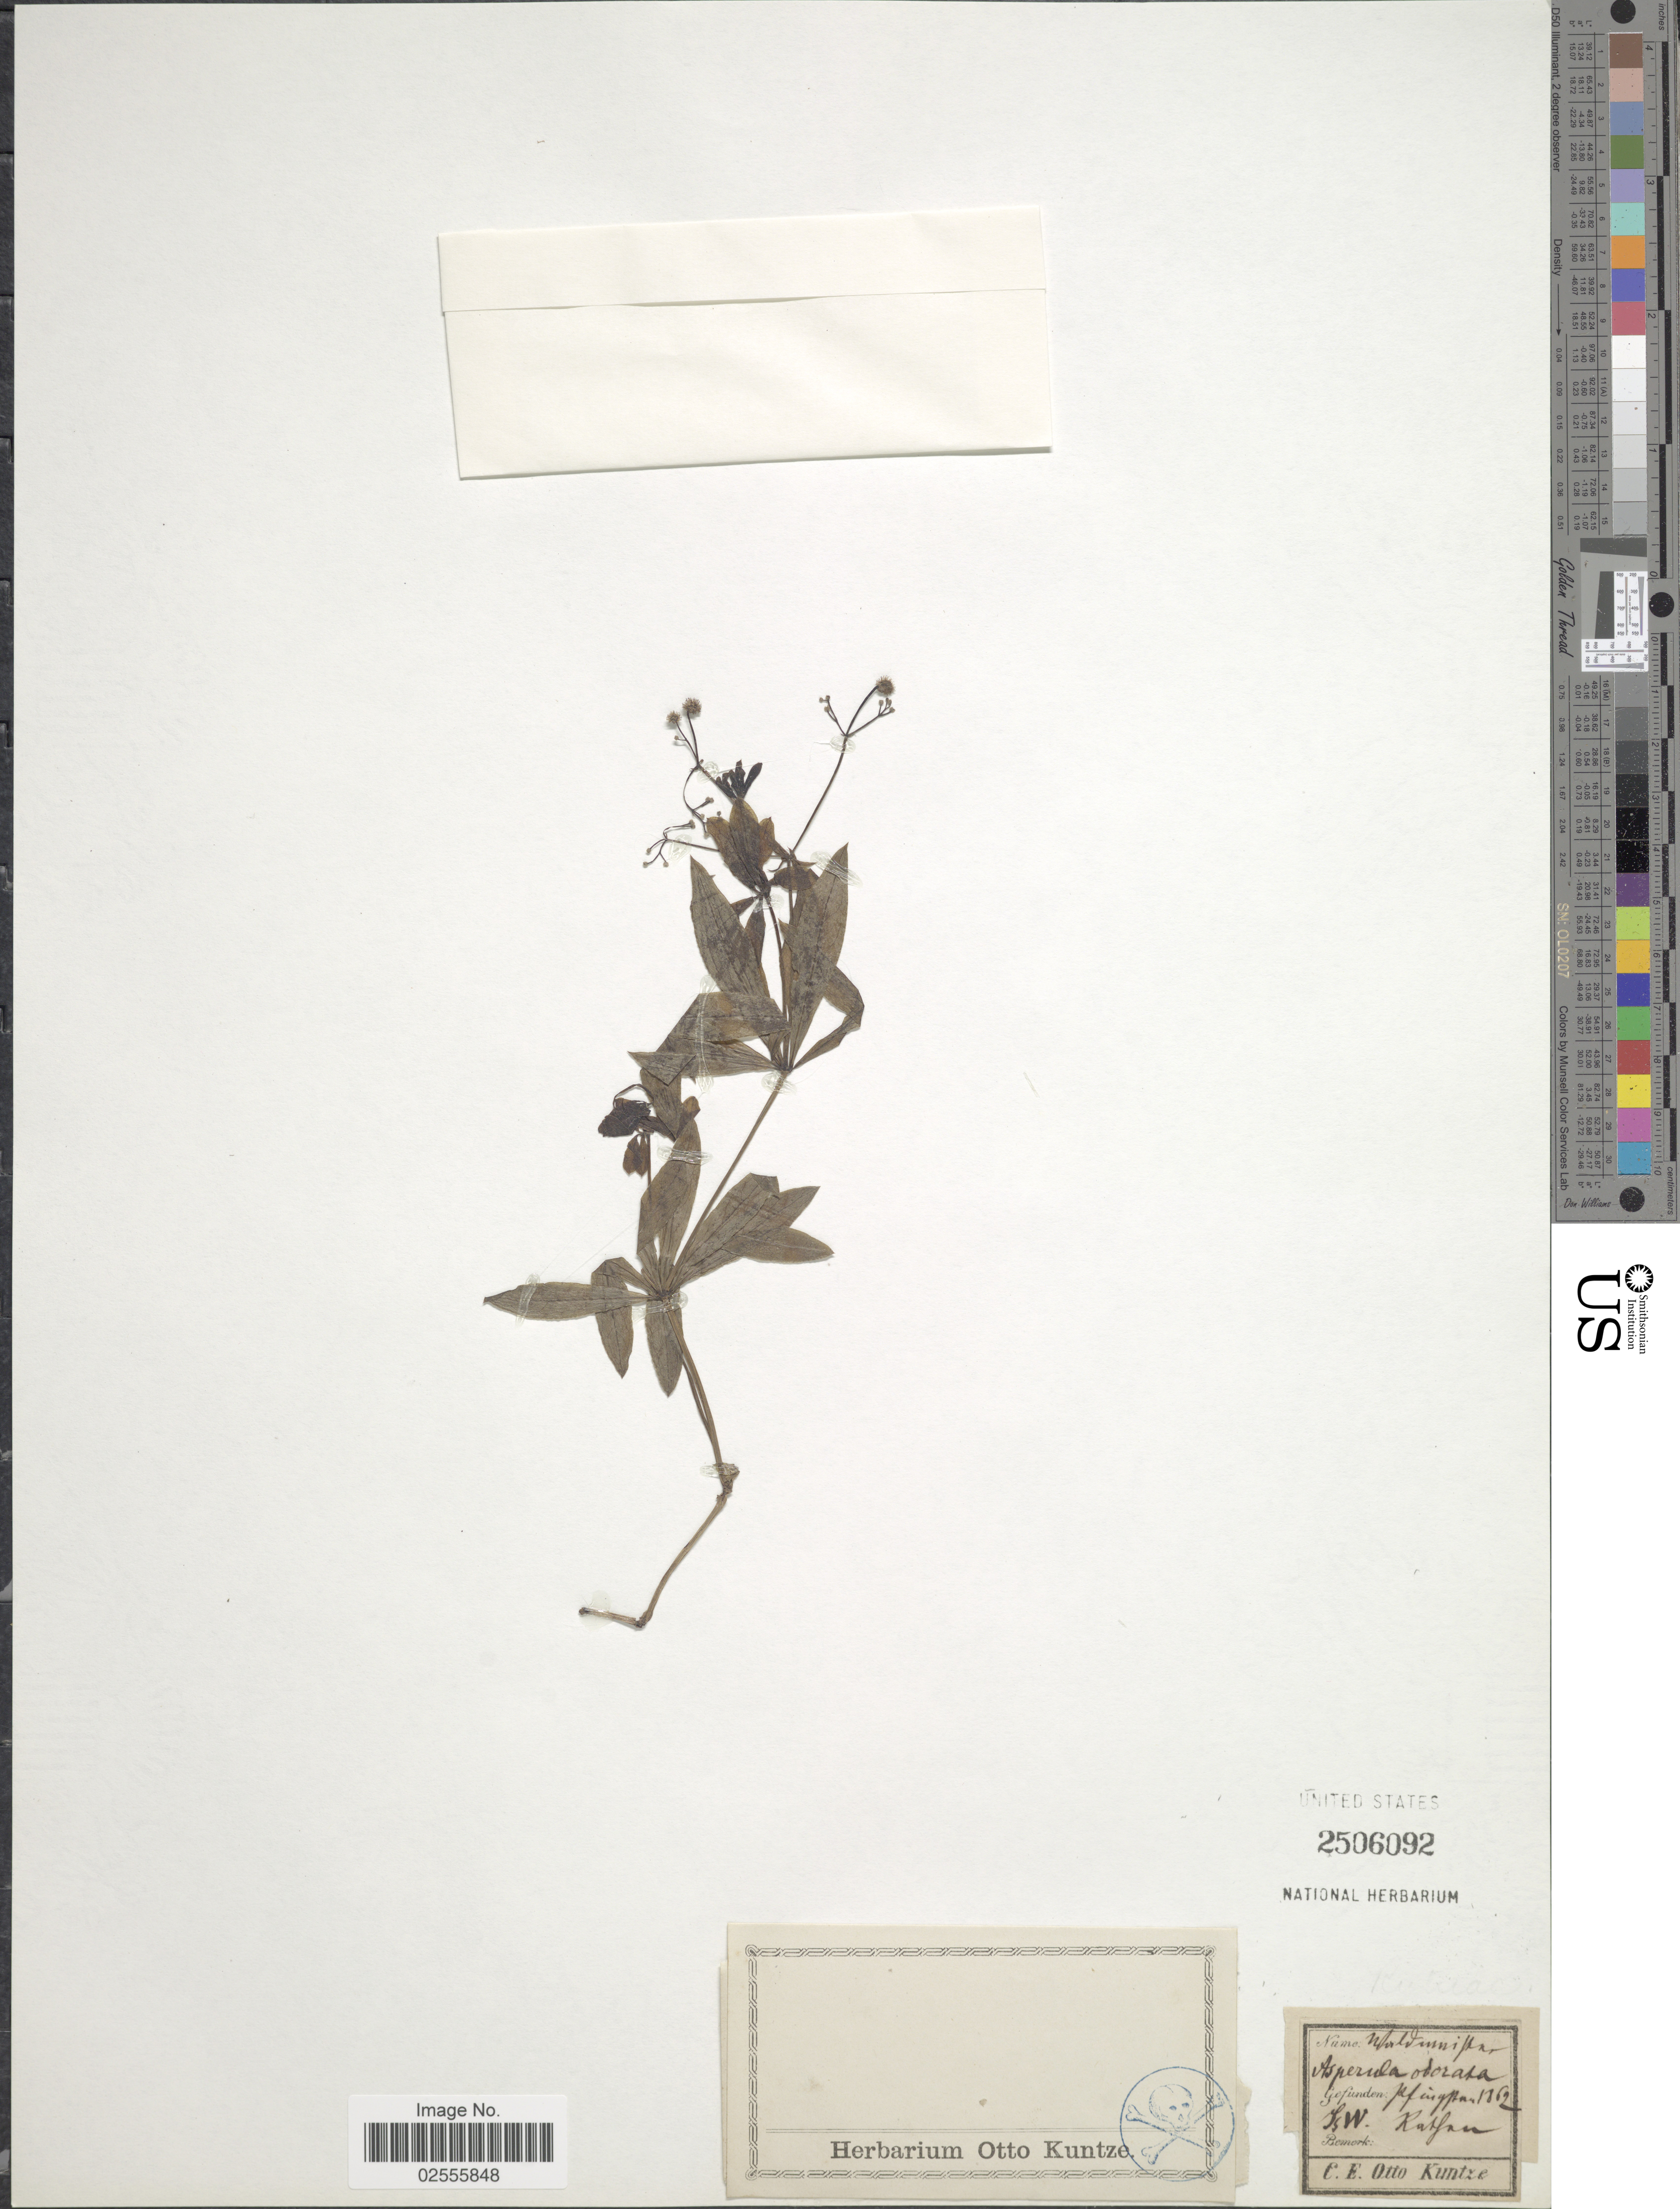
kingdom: Plantae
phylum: Tracheophyta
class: Magnoliopsida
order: Gentianales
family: Rubiaceae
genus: Asperula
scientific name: Asperula odorata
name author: L.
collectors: C.E.O. Kuntze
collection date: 1862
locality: Pfaigflan, SsW. Rasfan. [interpreted]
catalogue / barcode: US 2506092